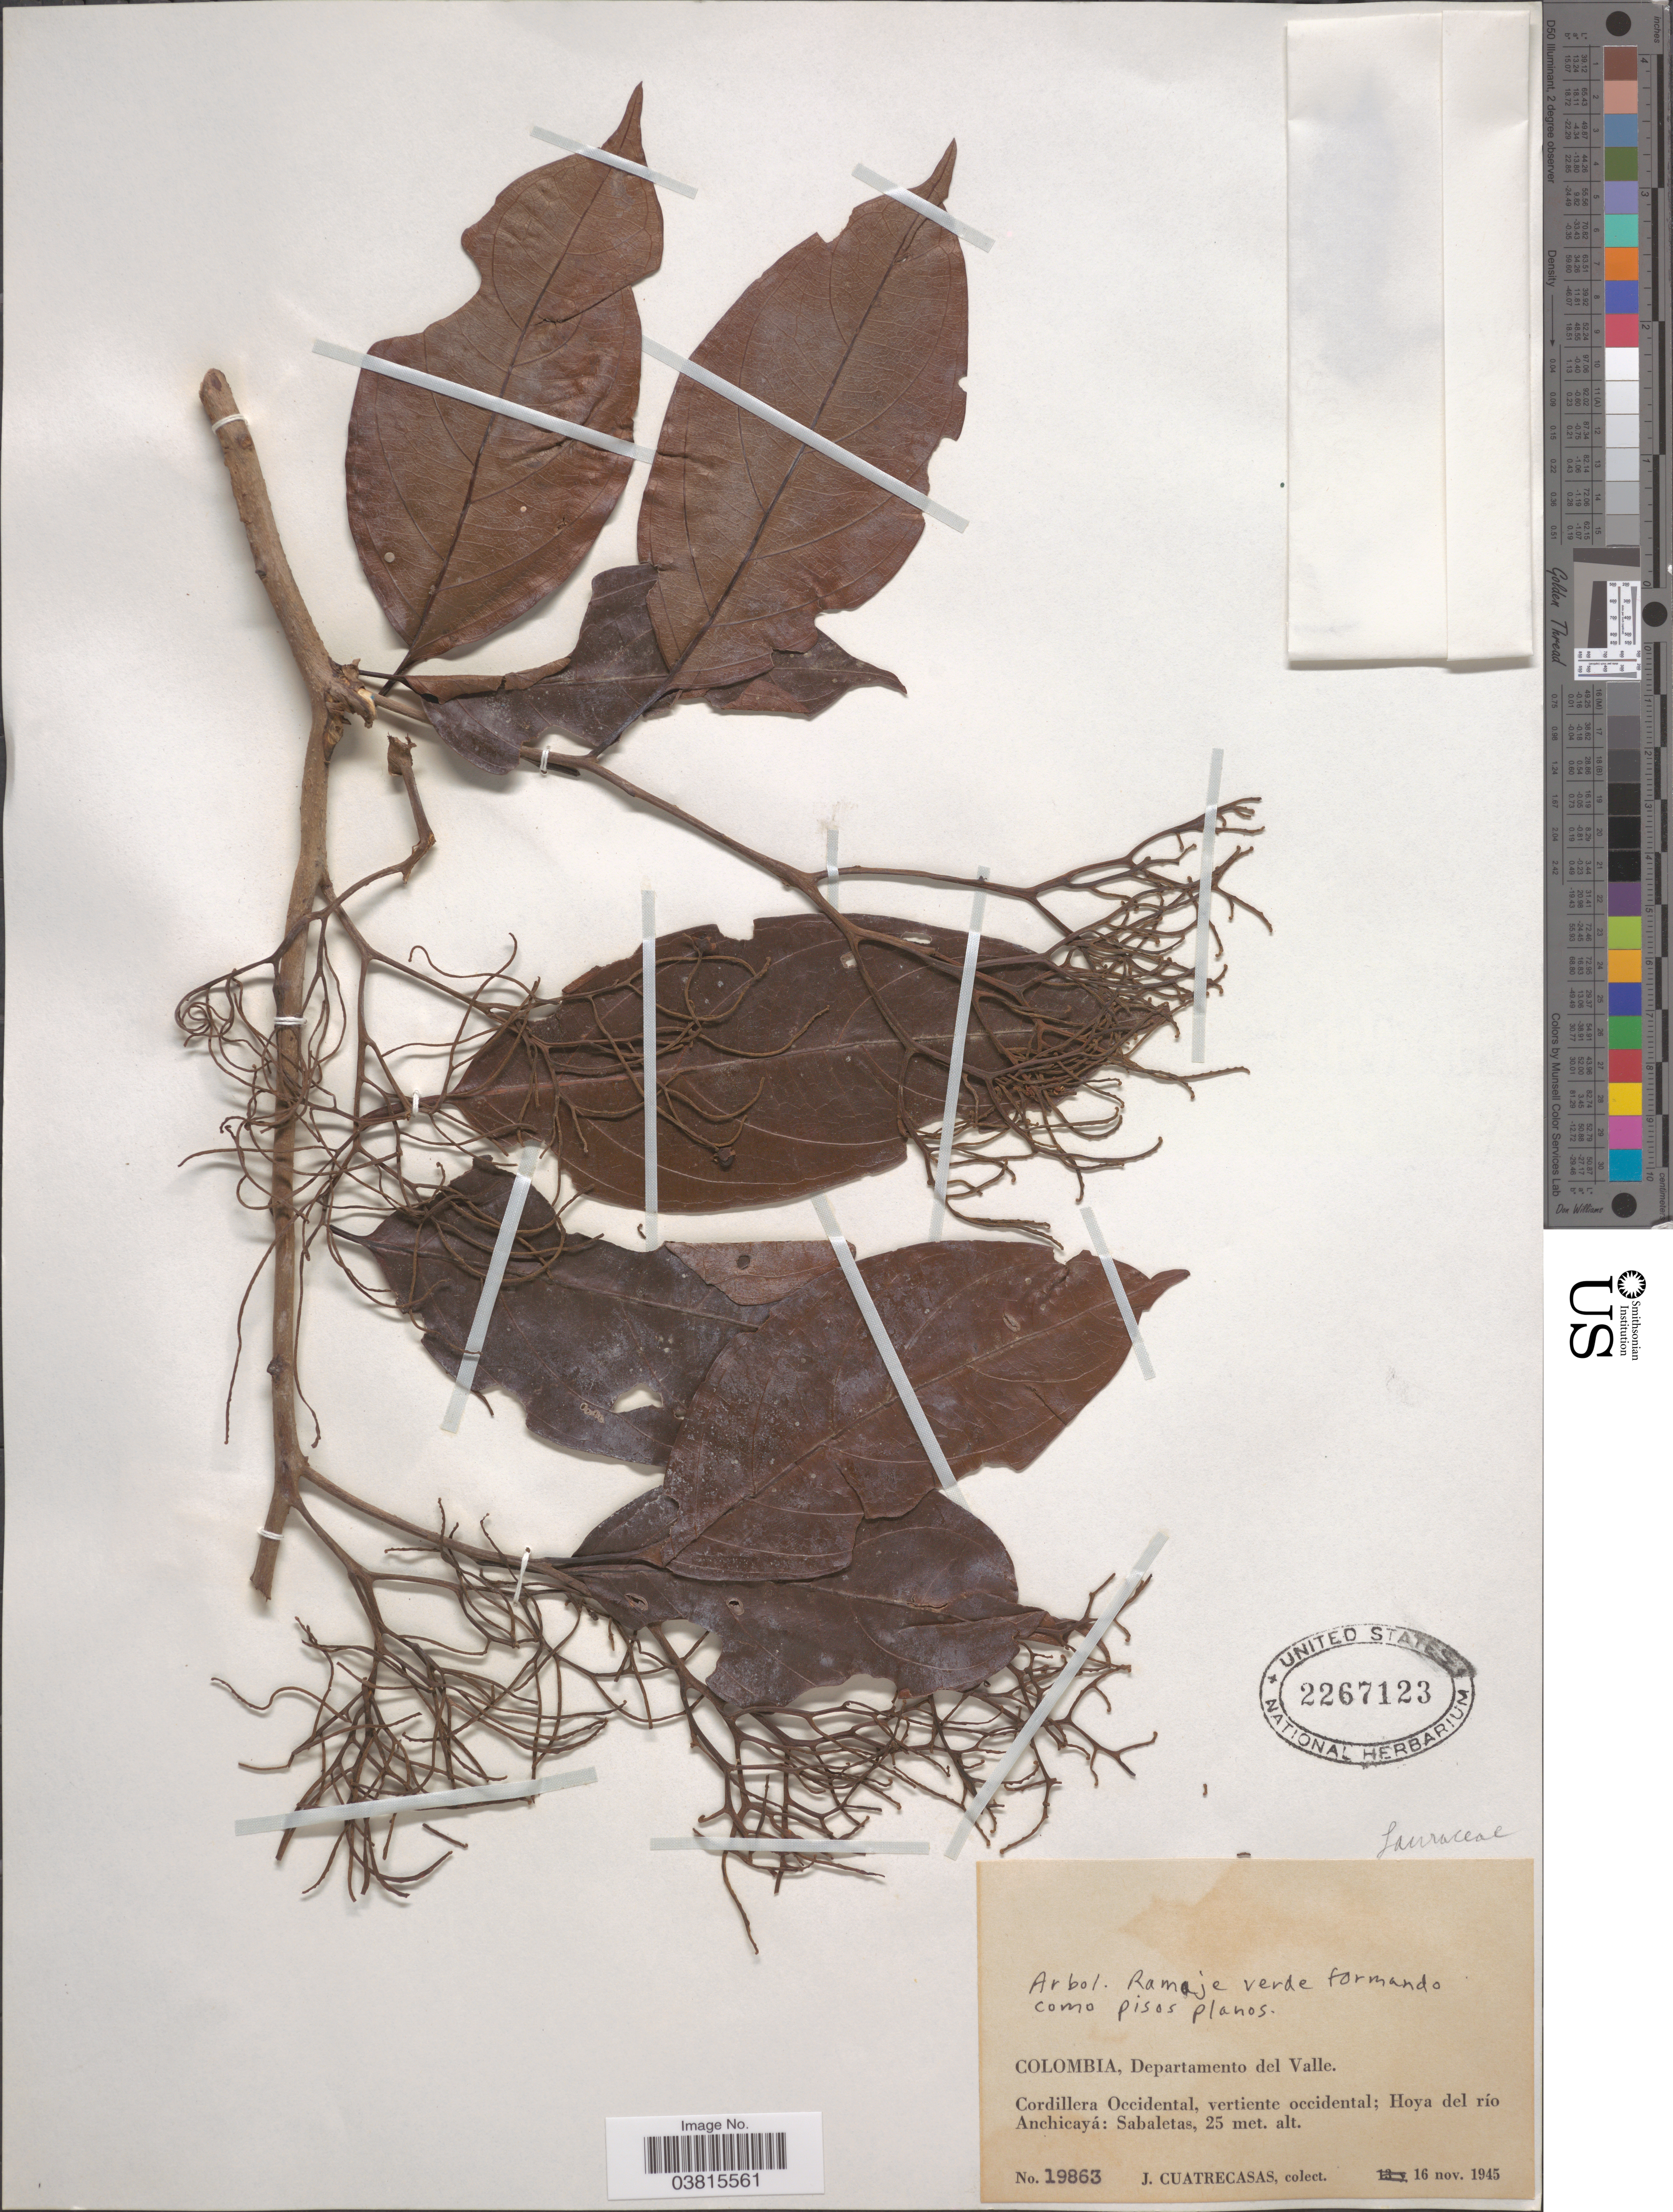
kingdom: Plantae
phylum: Tracheophyta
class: Magnoliopsida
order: Laurales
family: Lauraceae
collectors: J. Cuatrecasas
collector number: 19863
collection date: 1945-11-16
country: Colombia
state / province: Valle del Cauca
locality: Departamento del Valle. Cordillera Occidental, vertiente occidental; Hoya del río Anchicayá: Sabaletas.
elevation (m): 25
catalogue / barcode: US 2267123